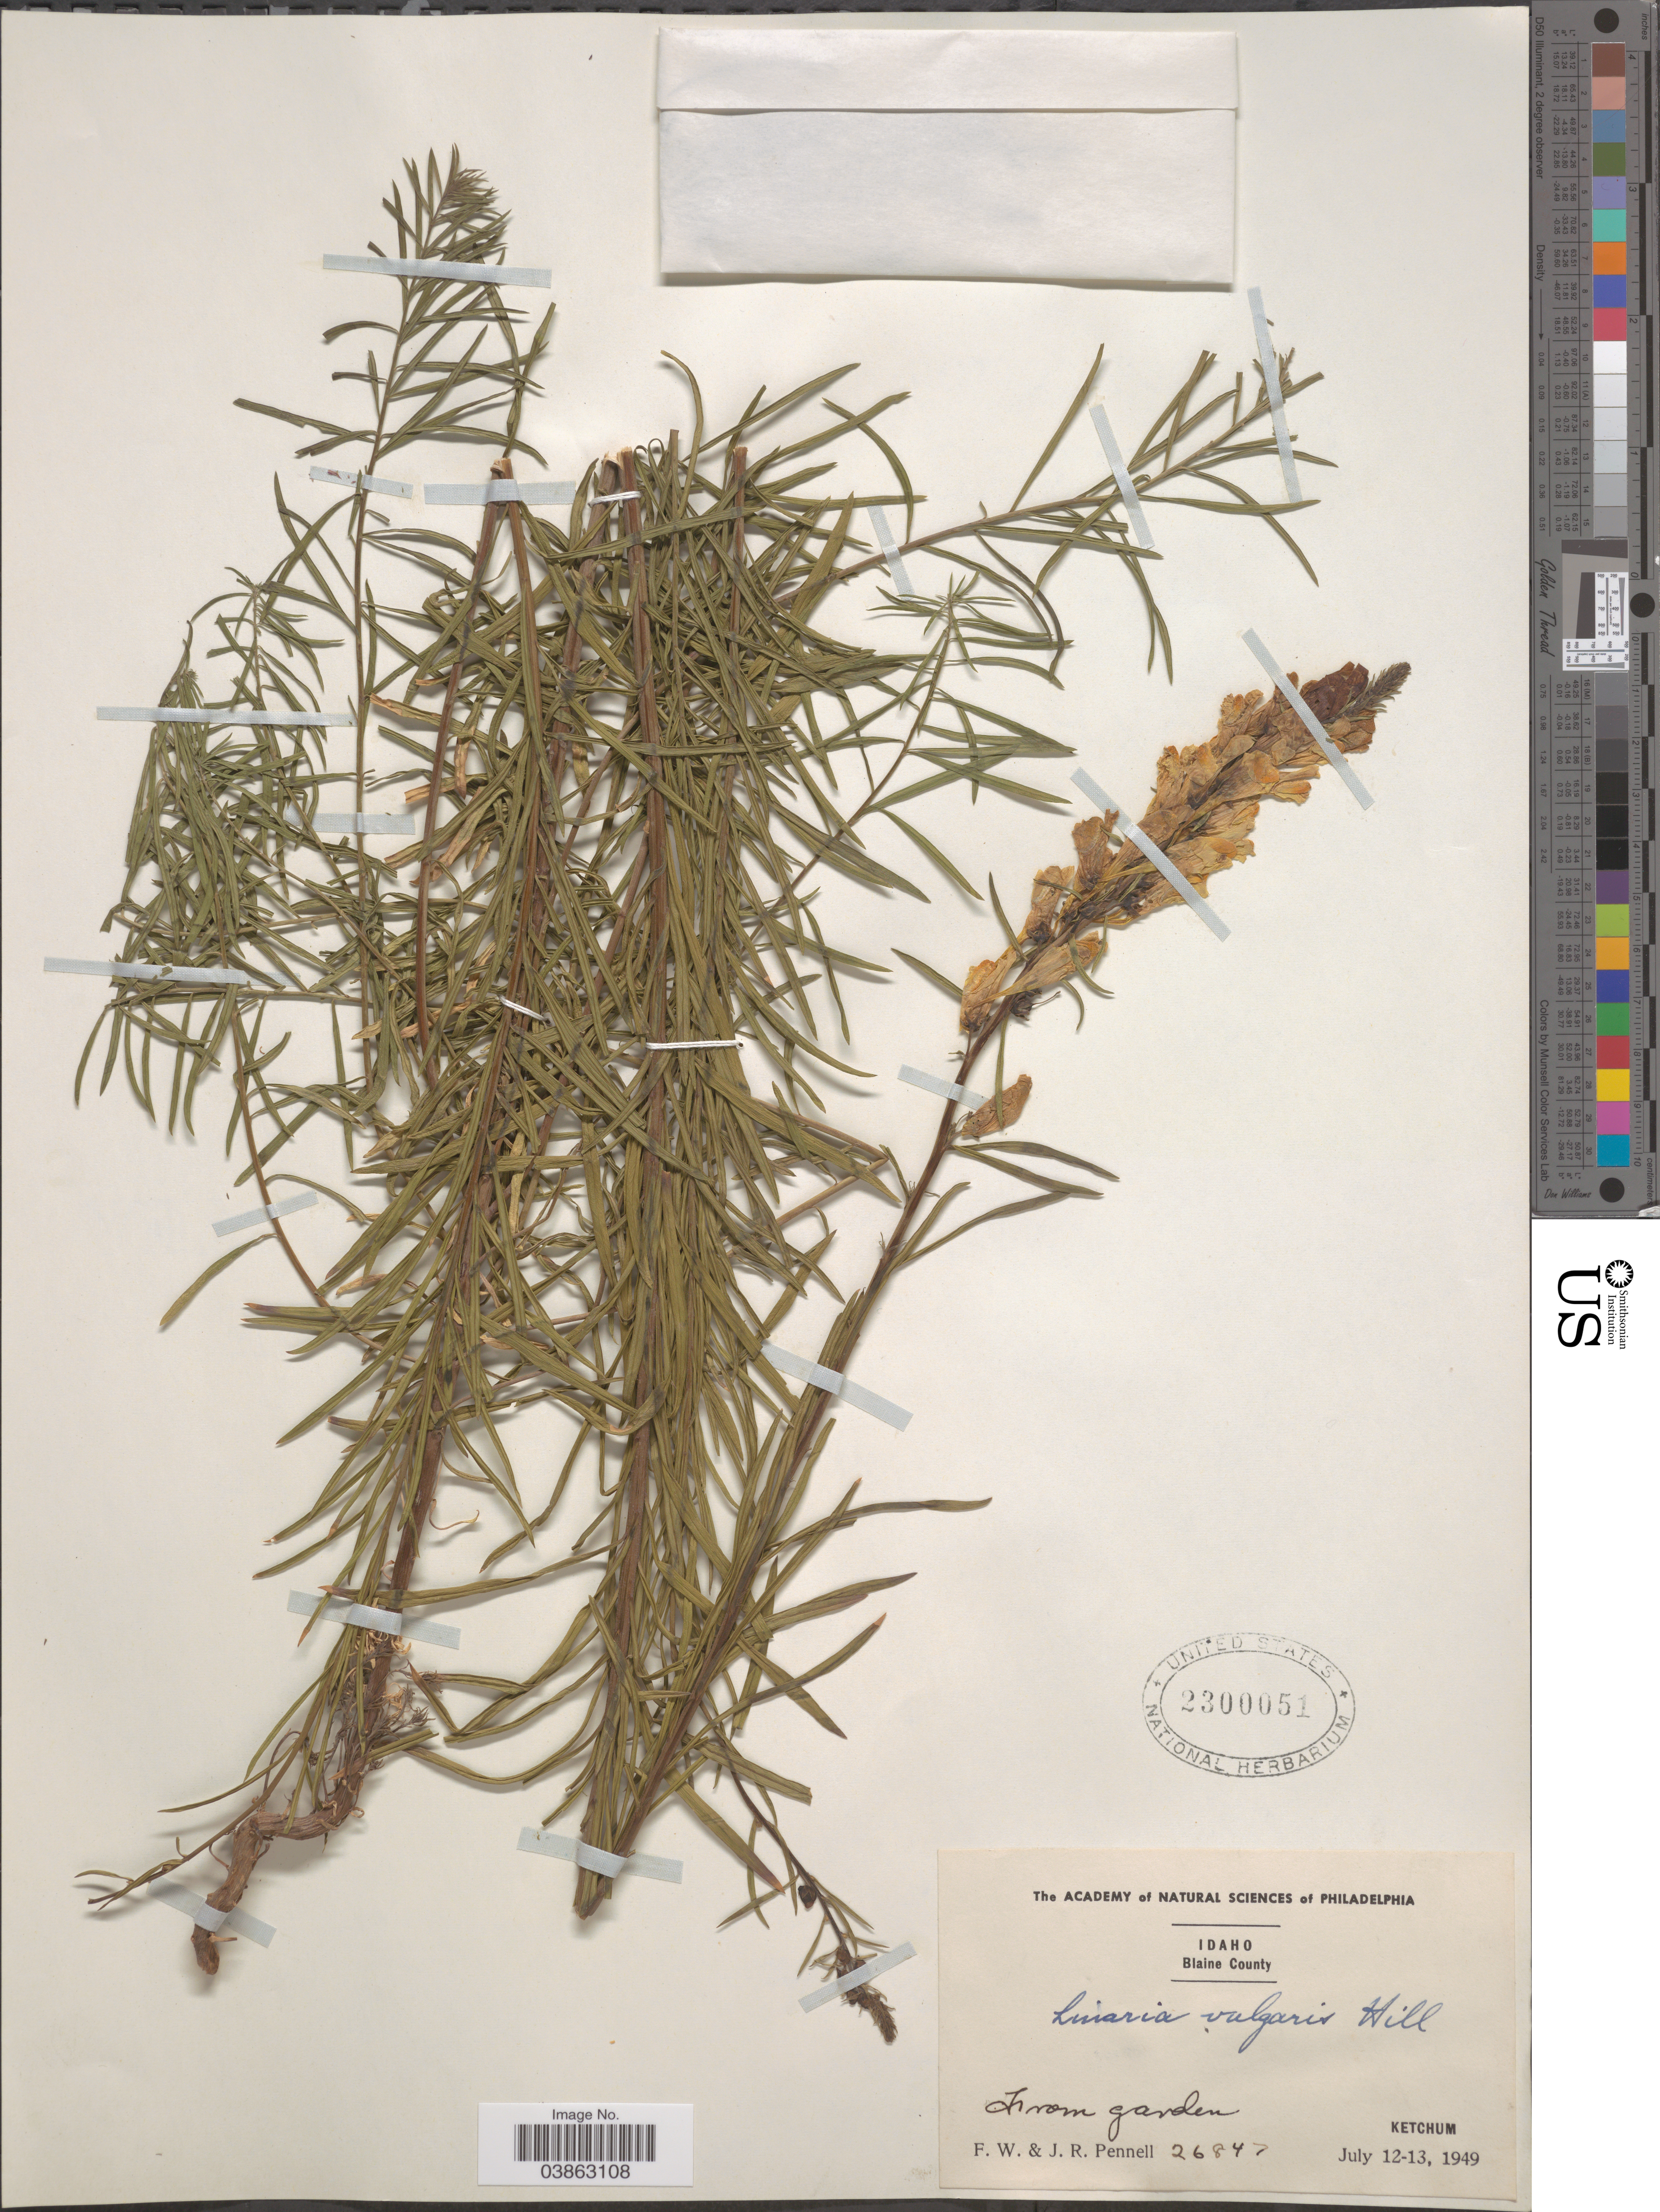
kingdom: Plantae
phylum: Tracheophyta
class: Magnoliopsida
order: Lamiales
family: Plantaginaceae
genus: Linaria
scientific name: Linaria vulgaris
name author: Mill.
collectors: F. W. Pennell & J. Pennell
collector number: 26847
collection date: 1949-07-12/1949-07-13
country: United States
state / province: Idaho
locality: Blaine County. From garden. Ketchum.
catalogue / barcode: US 2300051